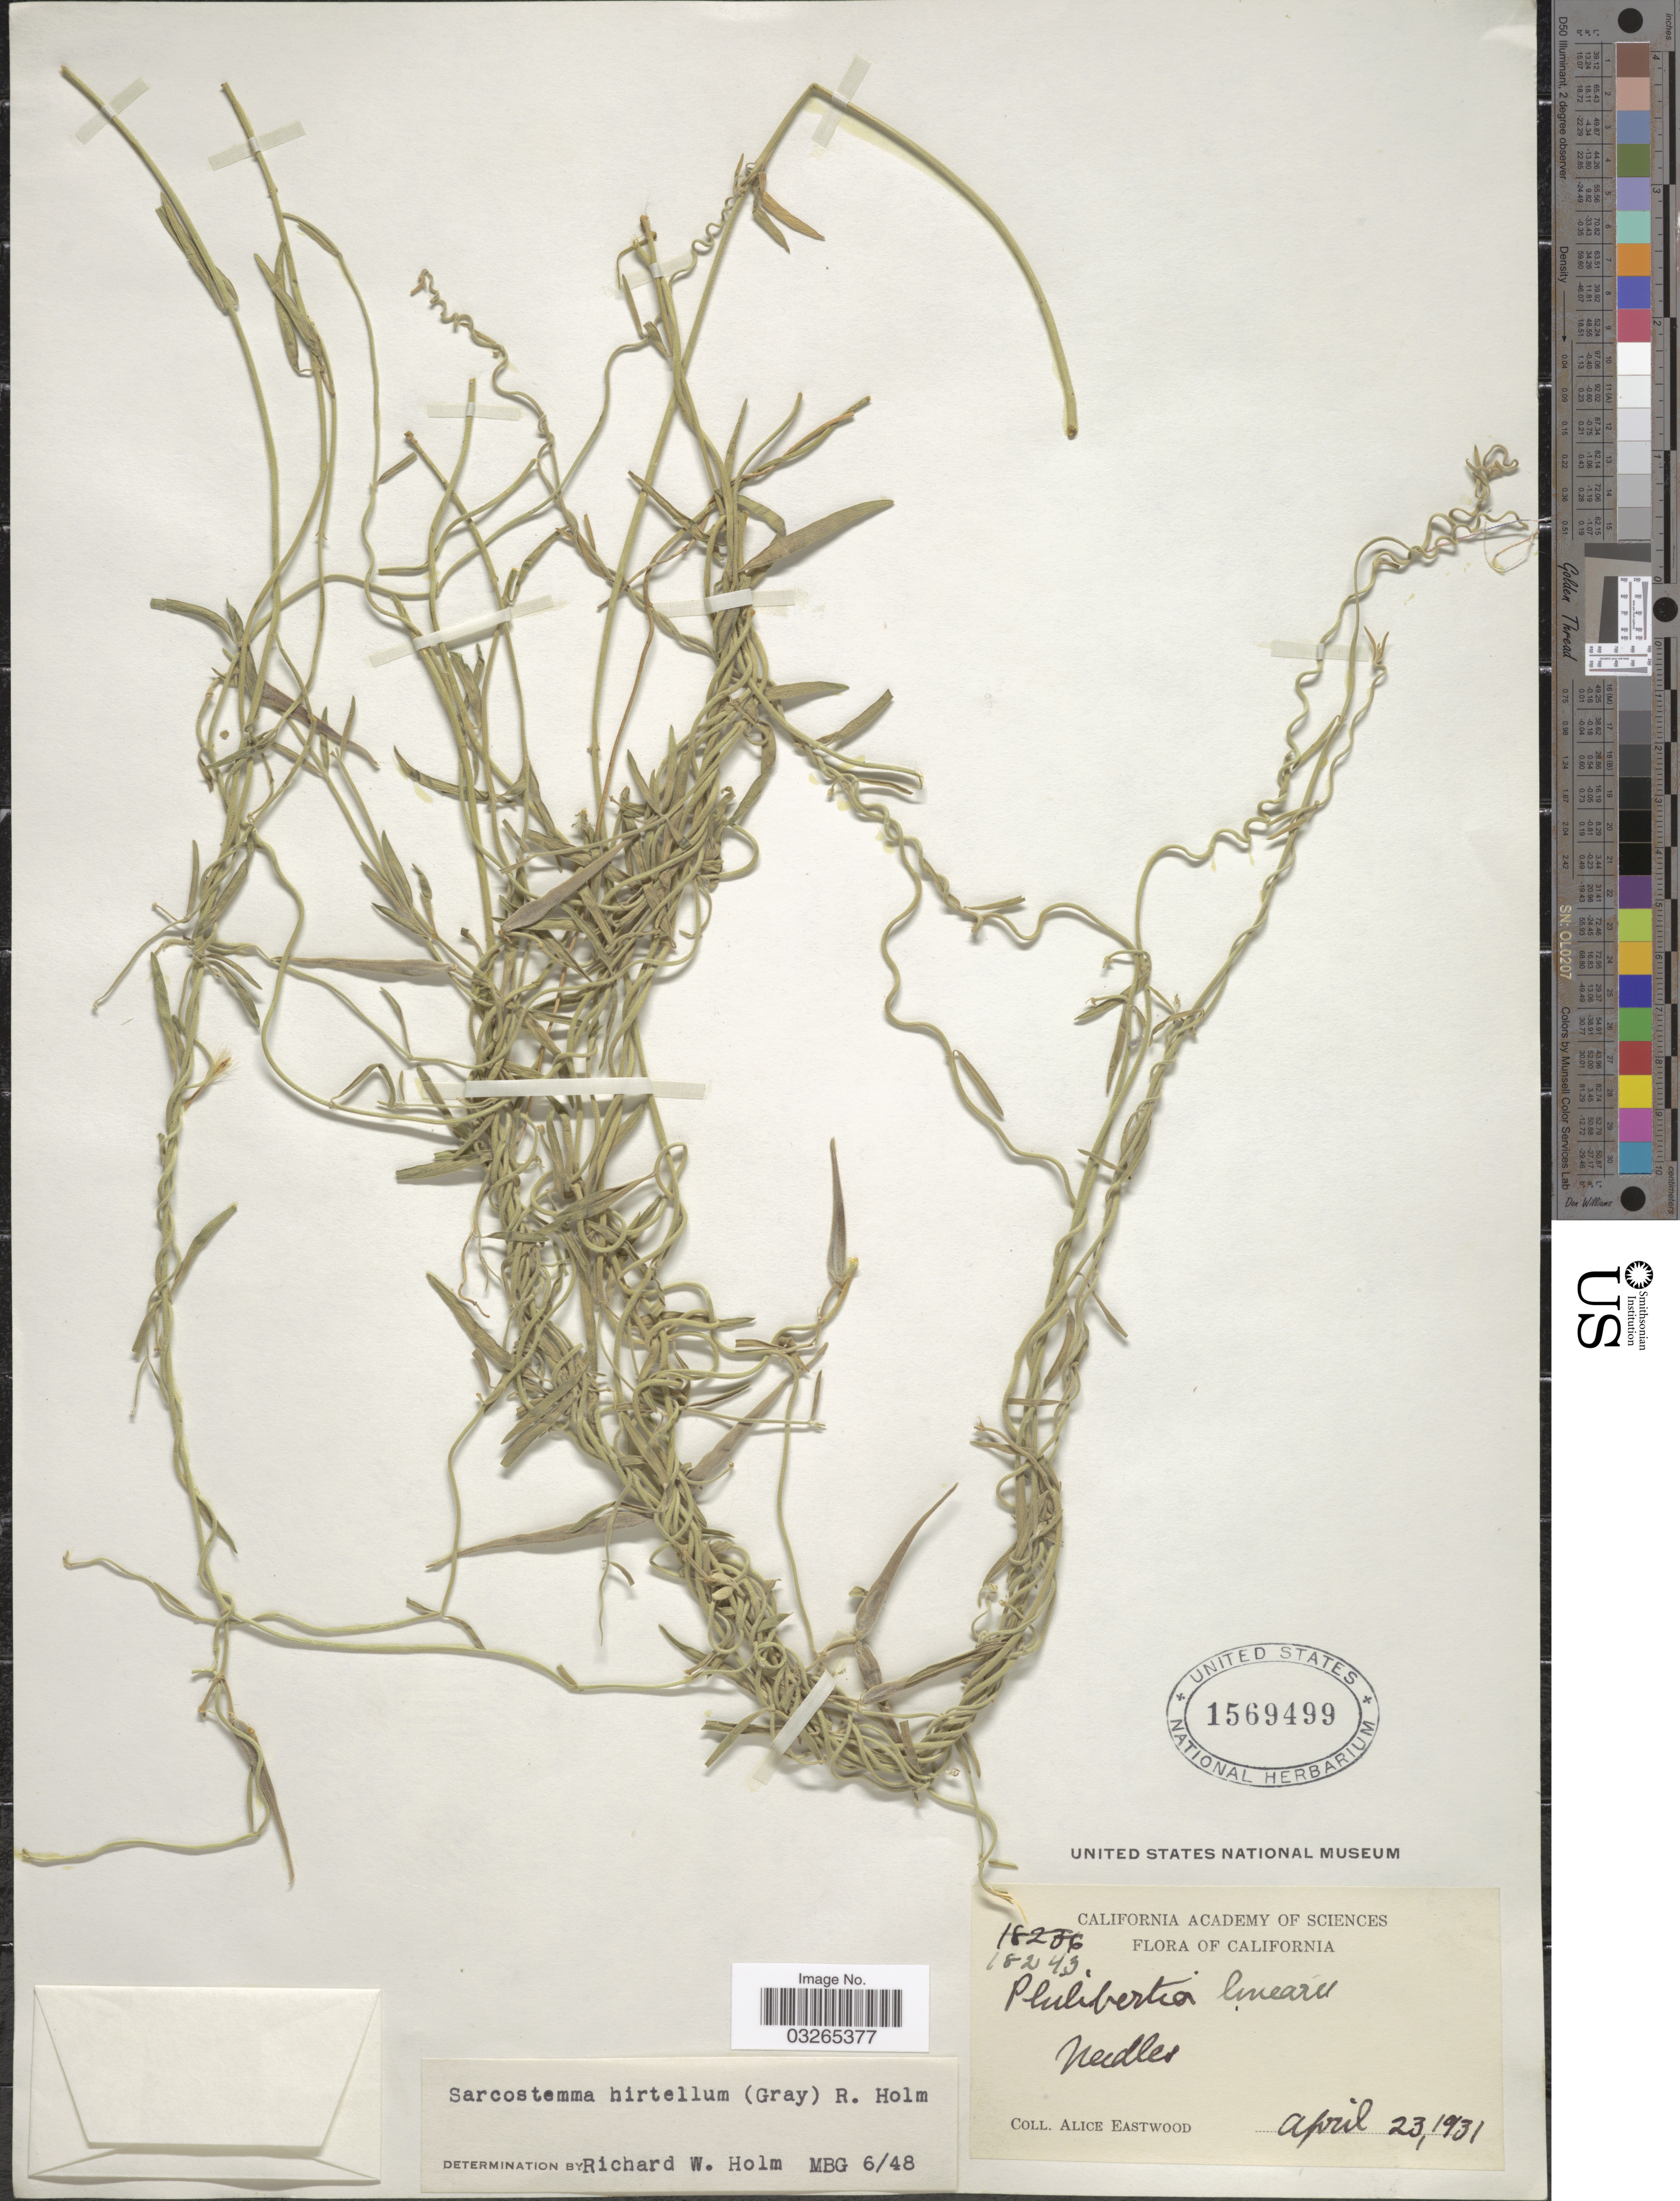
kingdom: Plantae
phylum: Tracheophyta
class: Magnoliopsida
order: Gentianales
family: Apocynaceae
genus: Sarcostemma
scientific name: Sarcostemma hirtellum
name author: (A. Gray) R.W. Holm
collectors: A. Eastwood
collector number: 18243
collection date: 1931-04-23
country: United States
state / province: California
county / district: San Bernardino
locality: Needles.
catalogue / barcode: US 1569499